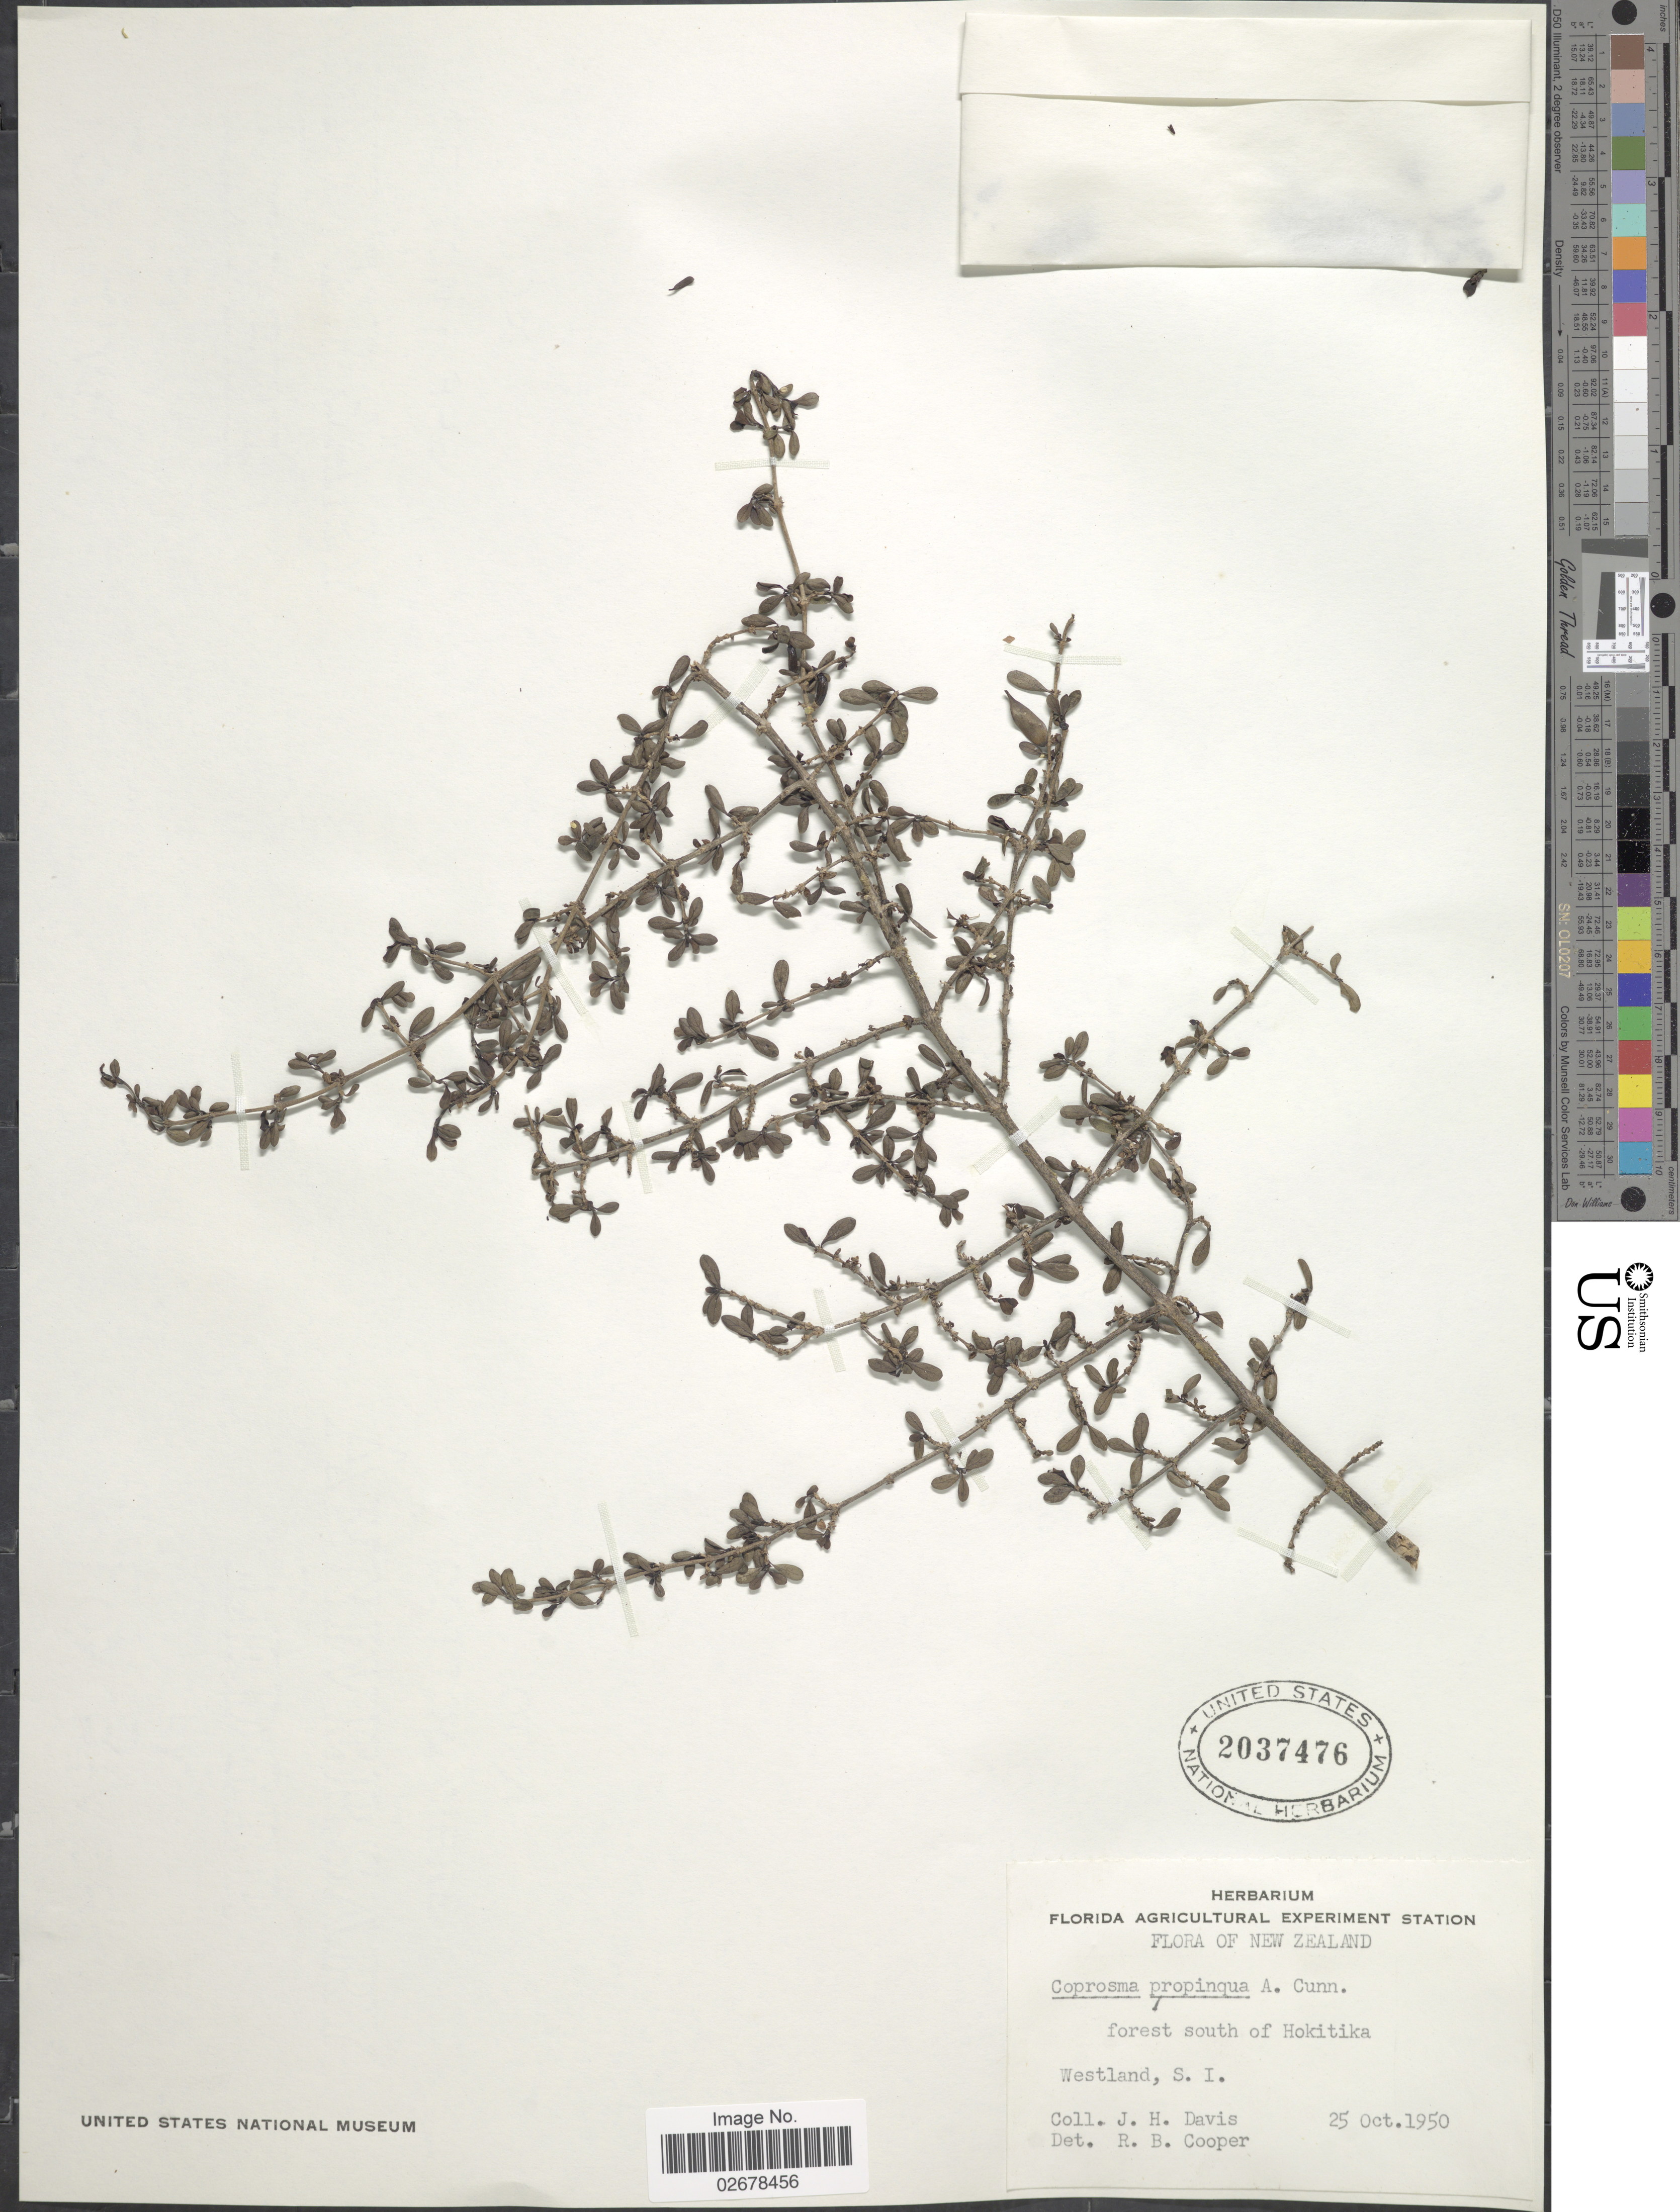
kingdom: Plantae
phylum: Tracheophyta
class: Magnoliopsida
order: Gentianales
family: Rubiaceae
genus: Coprosma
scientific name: Coprosma propinqua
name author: A. Cunn.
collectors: J. Davis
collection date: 1950-10-25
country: New Zealand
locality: Forest south of Hokitika, Westland, N. I.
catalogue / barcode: US 2037476